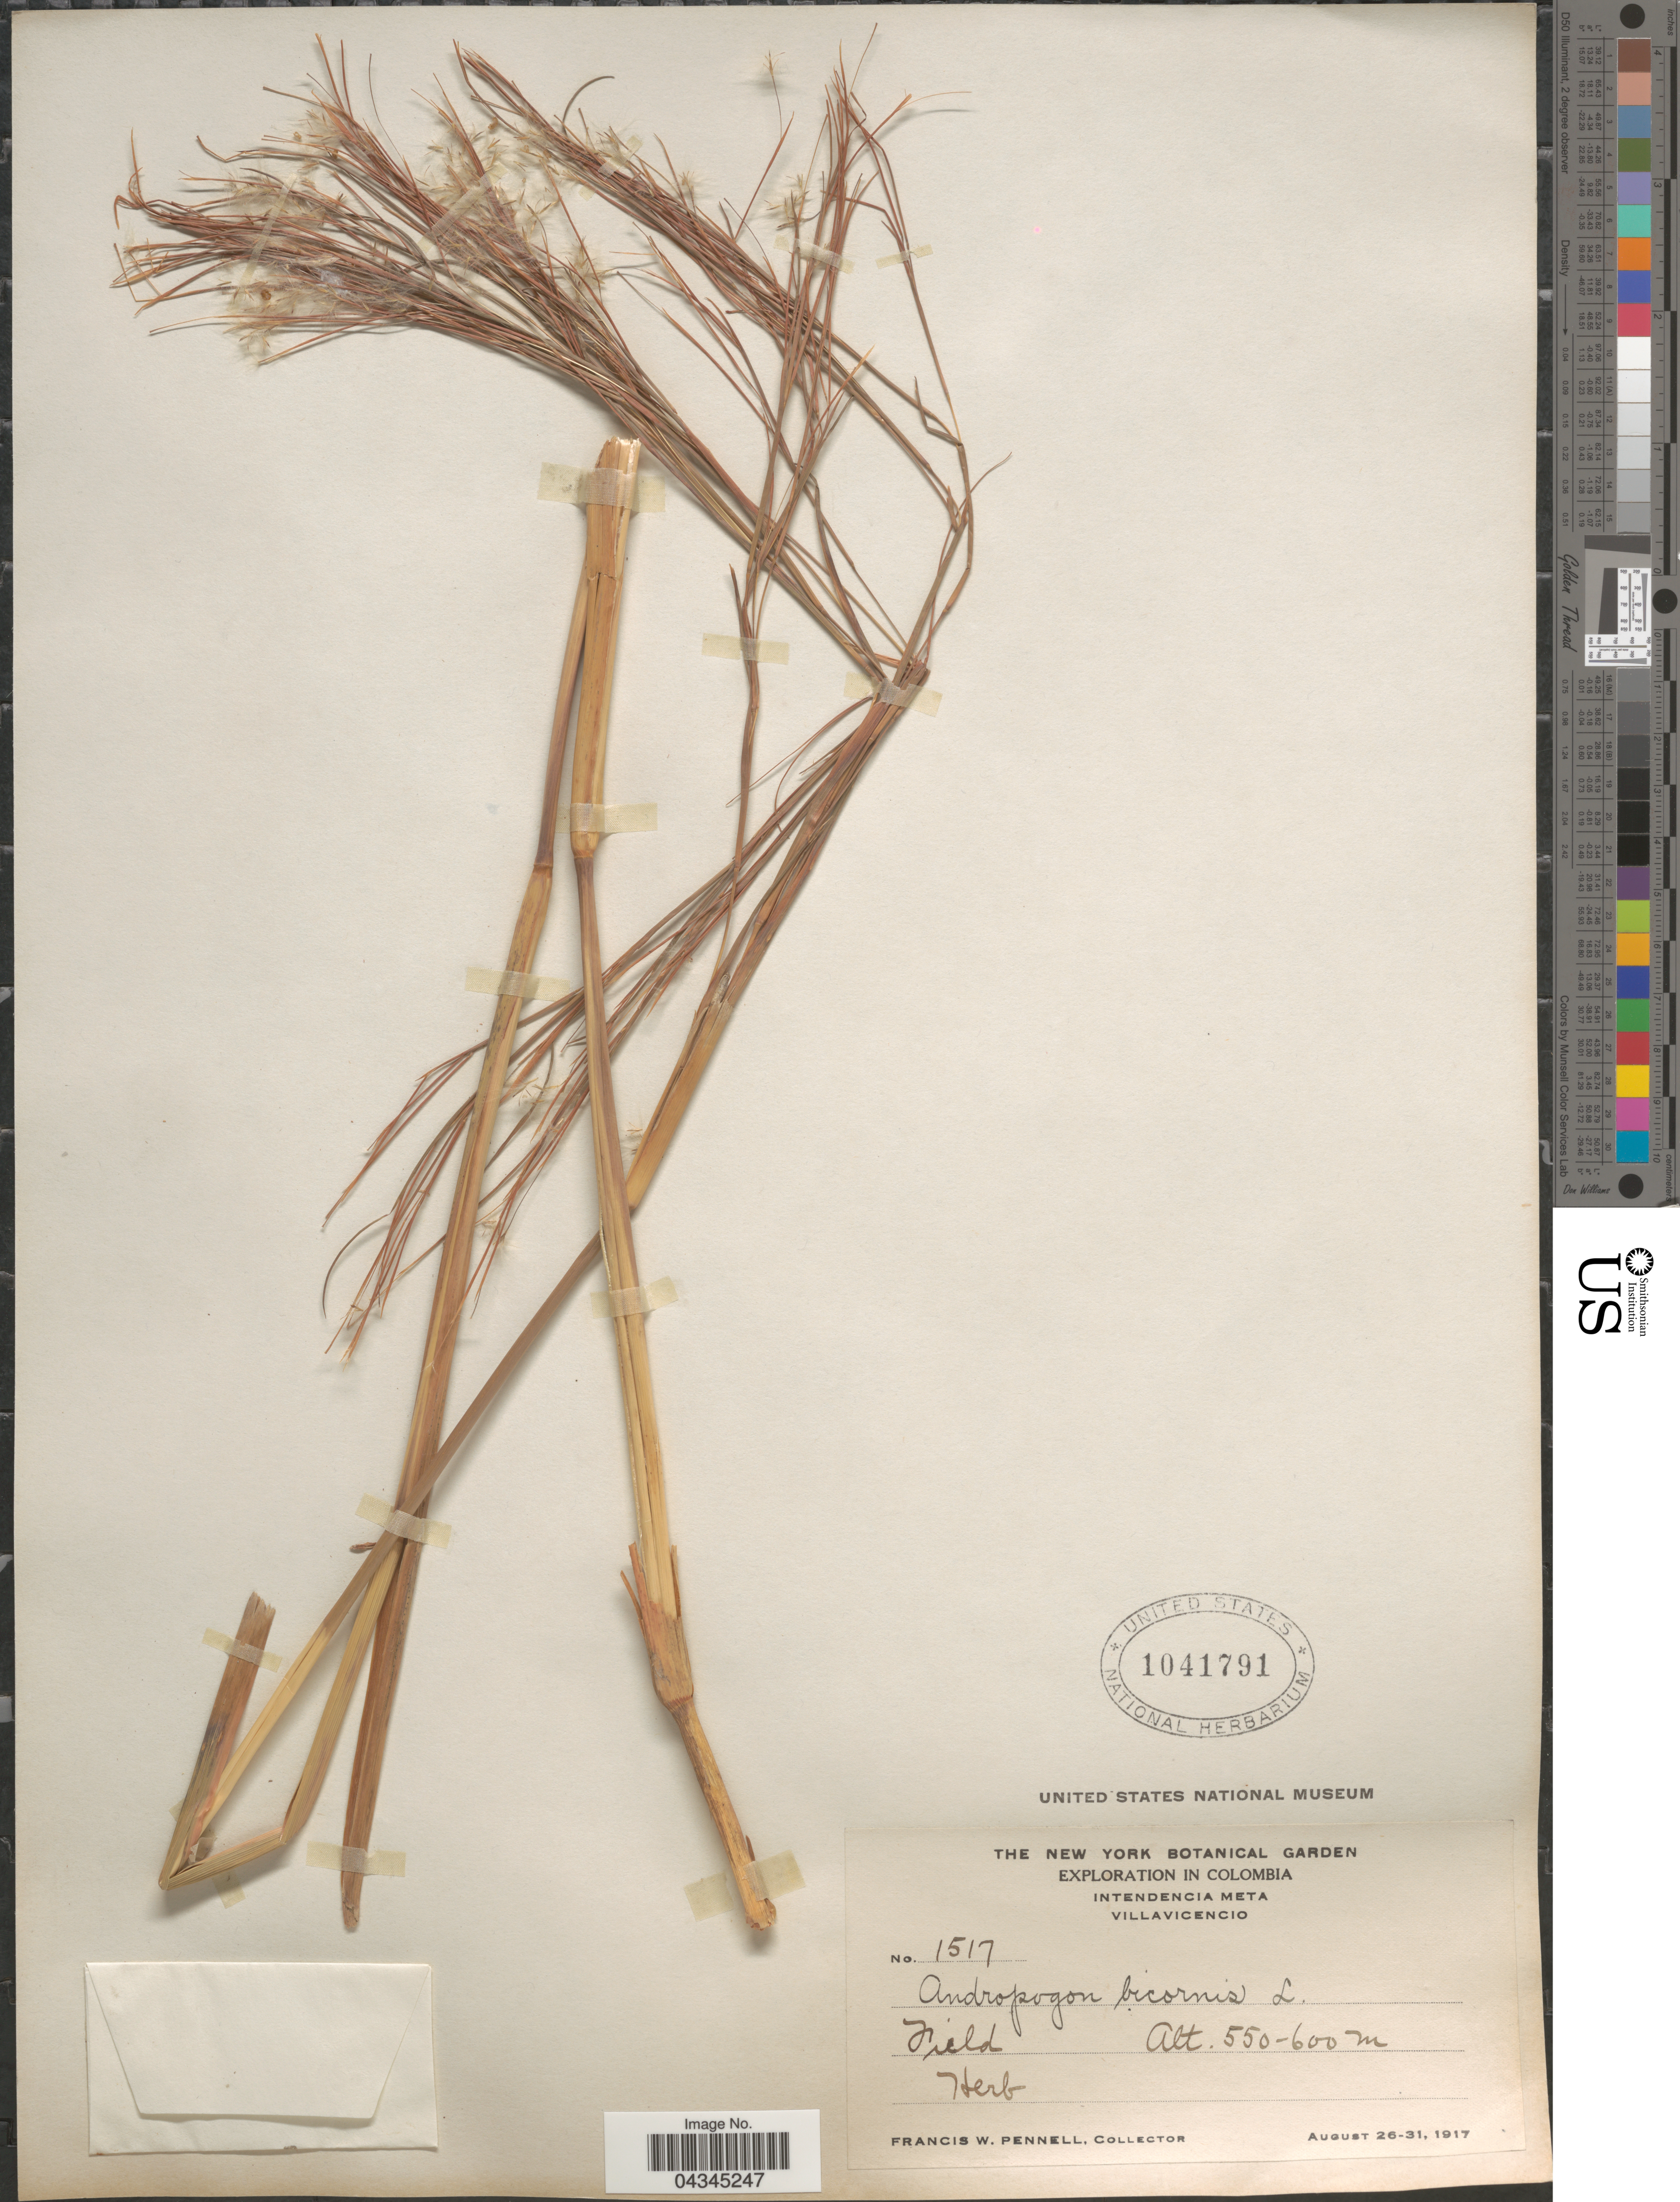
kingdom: Plantae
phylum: Tracheophyta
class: Liliopsida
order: Poales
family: Poaceae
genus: Andropogon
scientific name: Andropogon bicornis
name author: L.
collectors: F. W. Pennell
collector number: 1517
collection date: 1917-08-26/1917-08-31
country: Colombia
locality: Exploration In Colomba. Intendencia Meta Villavicencio.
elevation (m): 550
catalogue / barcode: US 1041791